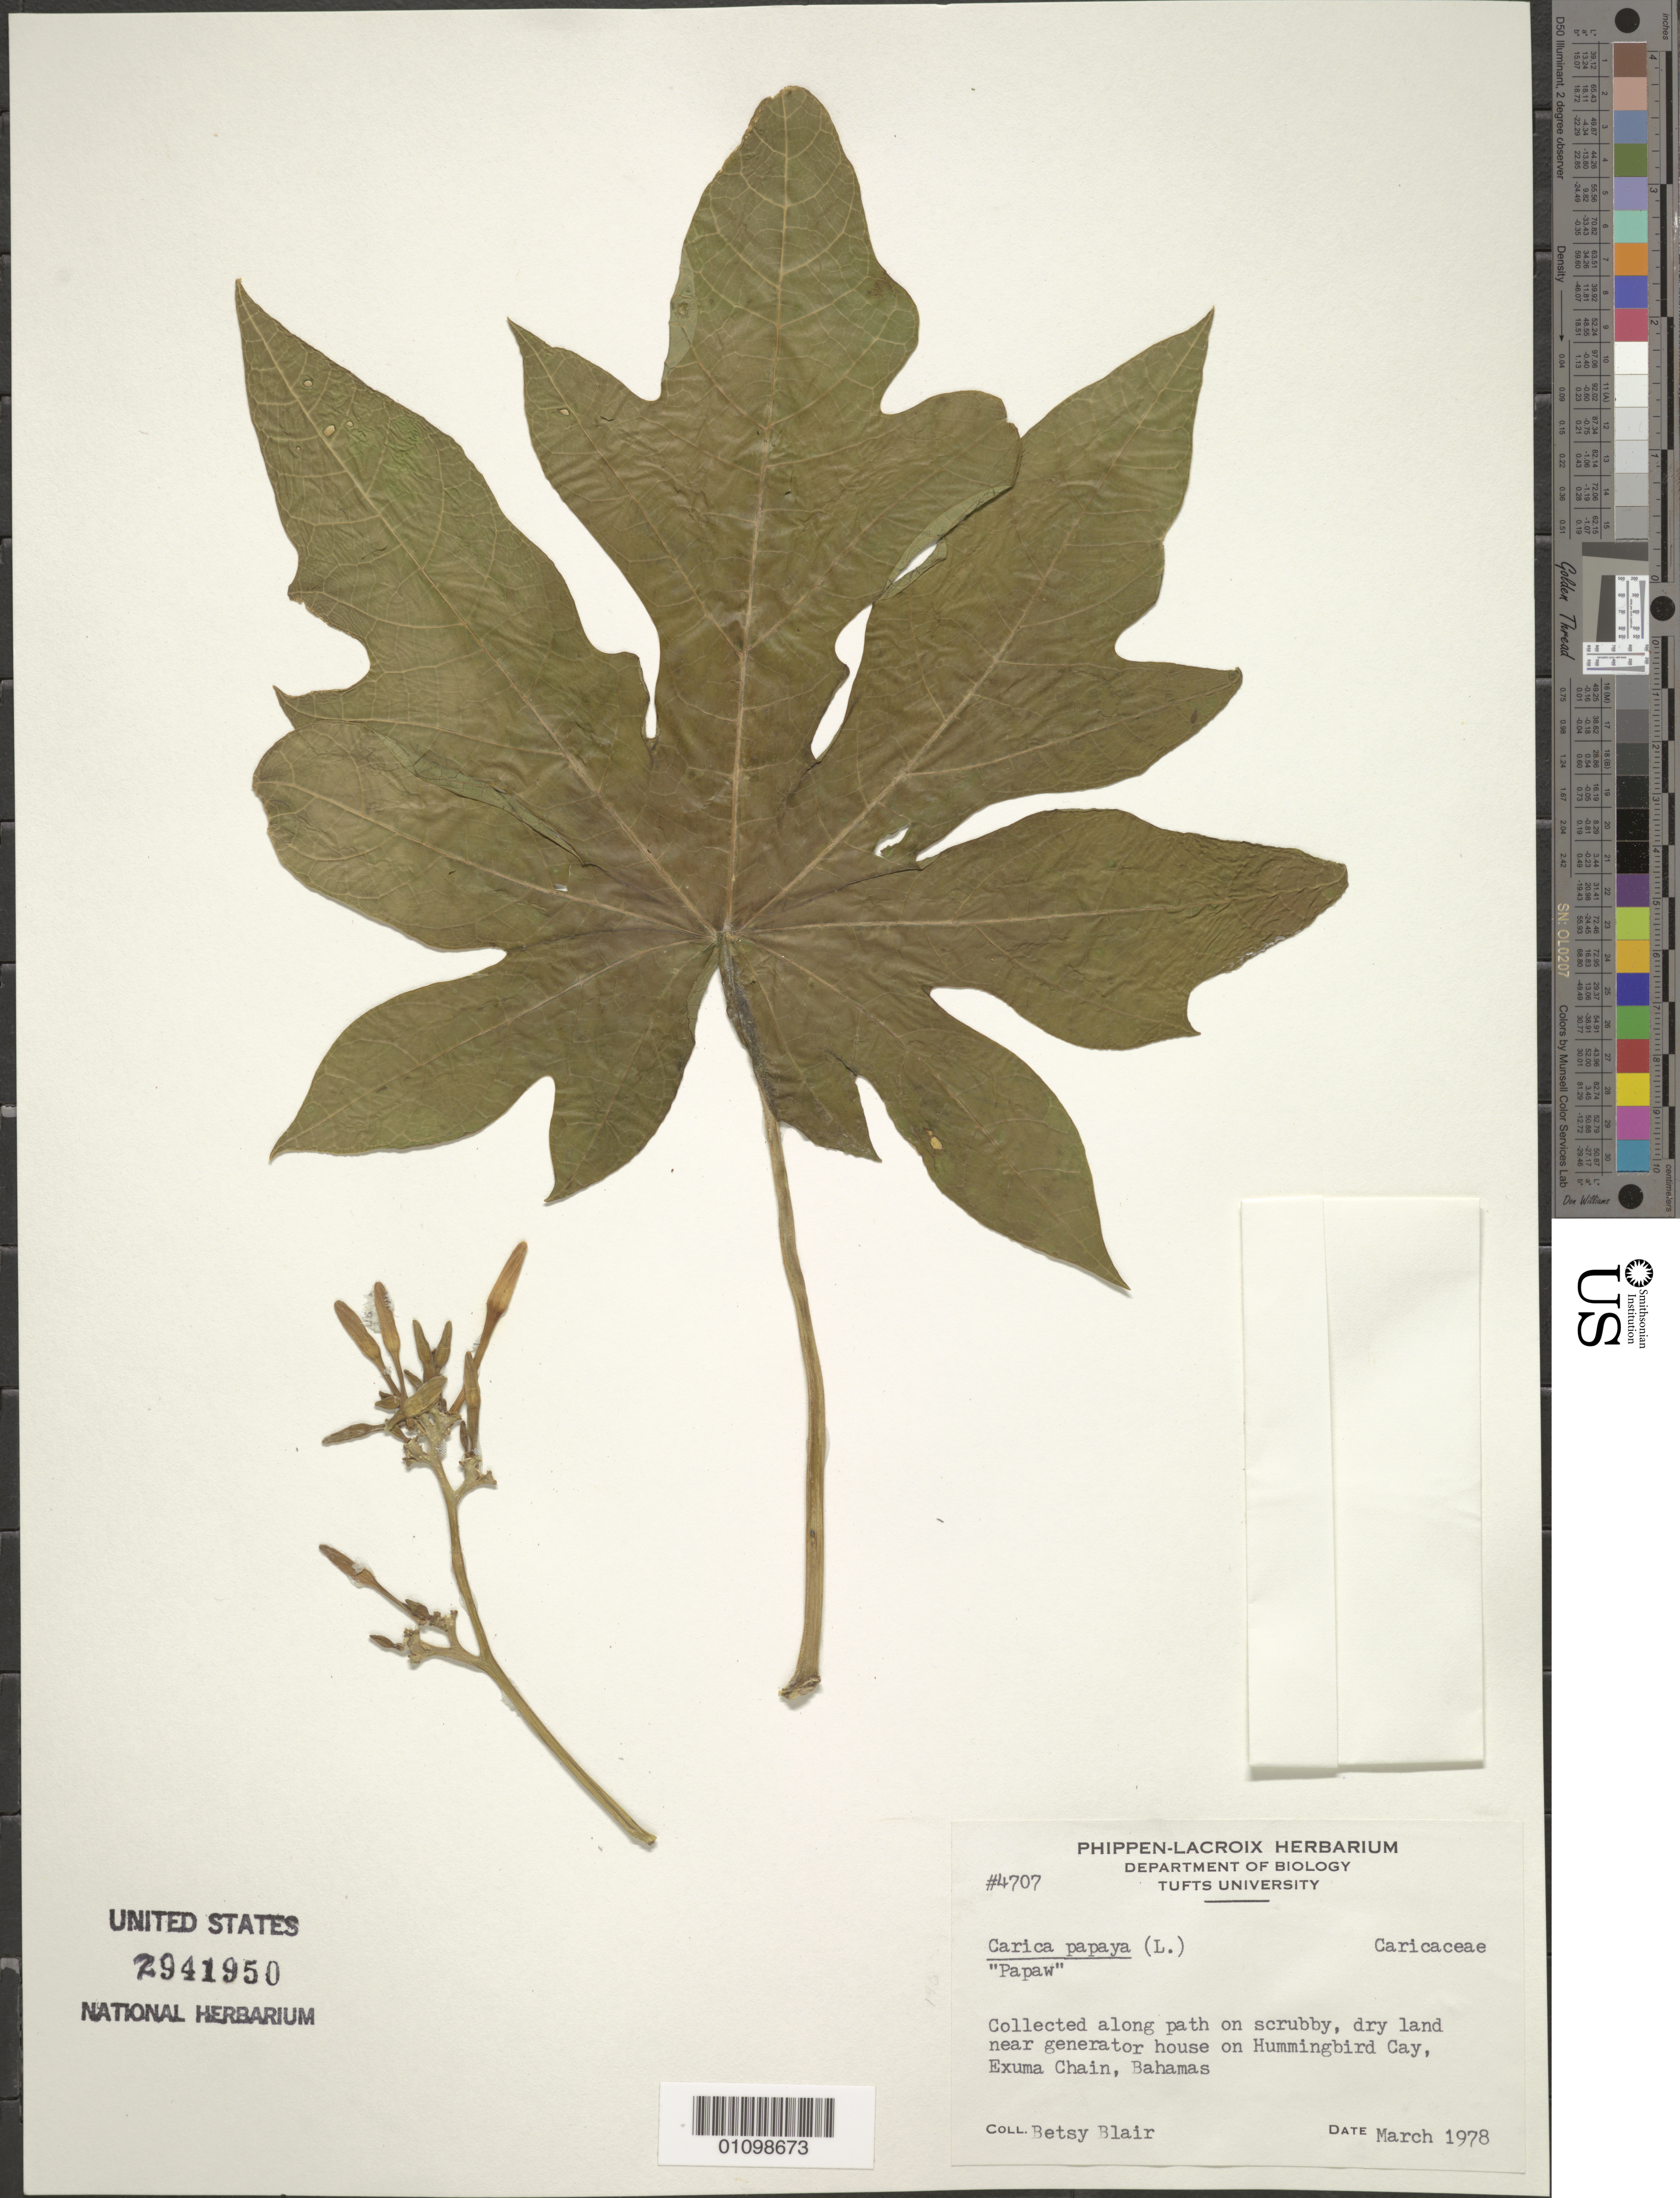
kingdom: Plantae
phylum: Tracheophyta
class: Magnoliopsida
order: Brassicales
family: Caricaceae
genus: Carica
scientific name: Carica papaya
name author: L.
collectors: B. Blair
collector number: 4707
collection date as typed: Mar 1978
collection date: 1978-03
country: Bahamas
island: Exuma Chain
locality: Collected along path on scrubby, dry land near generator house on Hummingbird Cay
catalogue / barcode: US 2941950